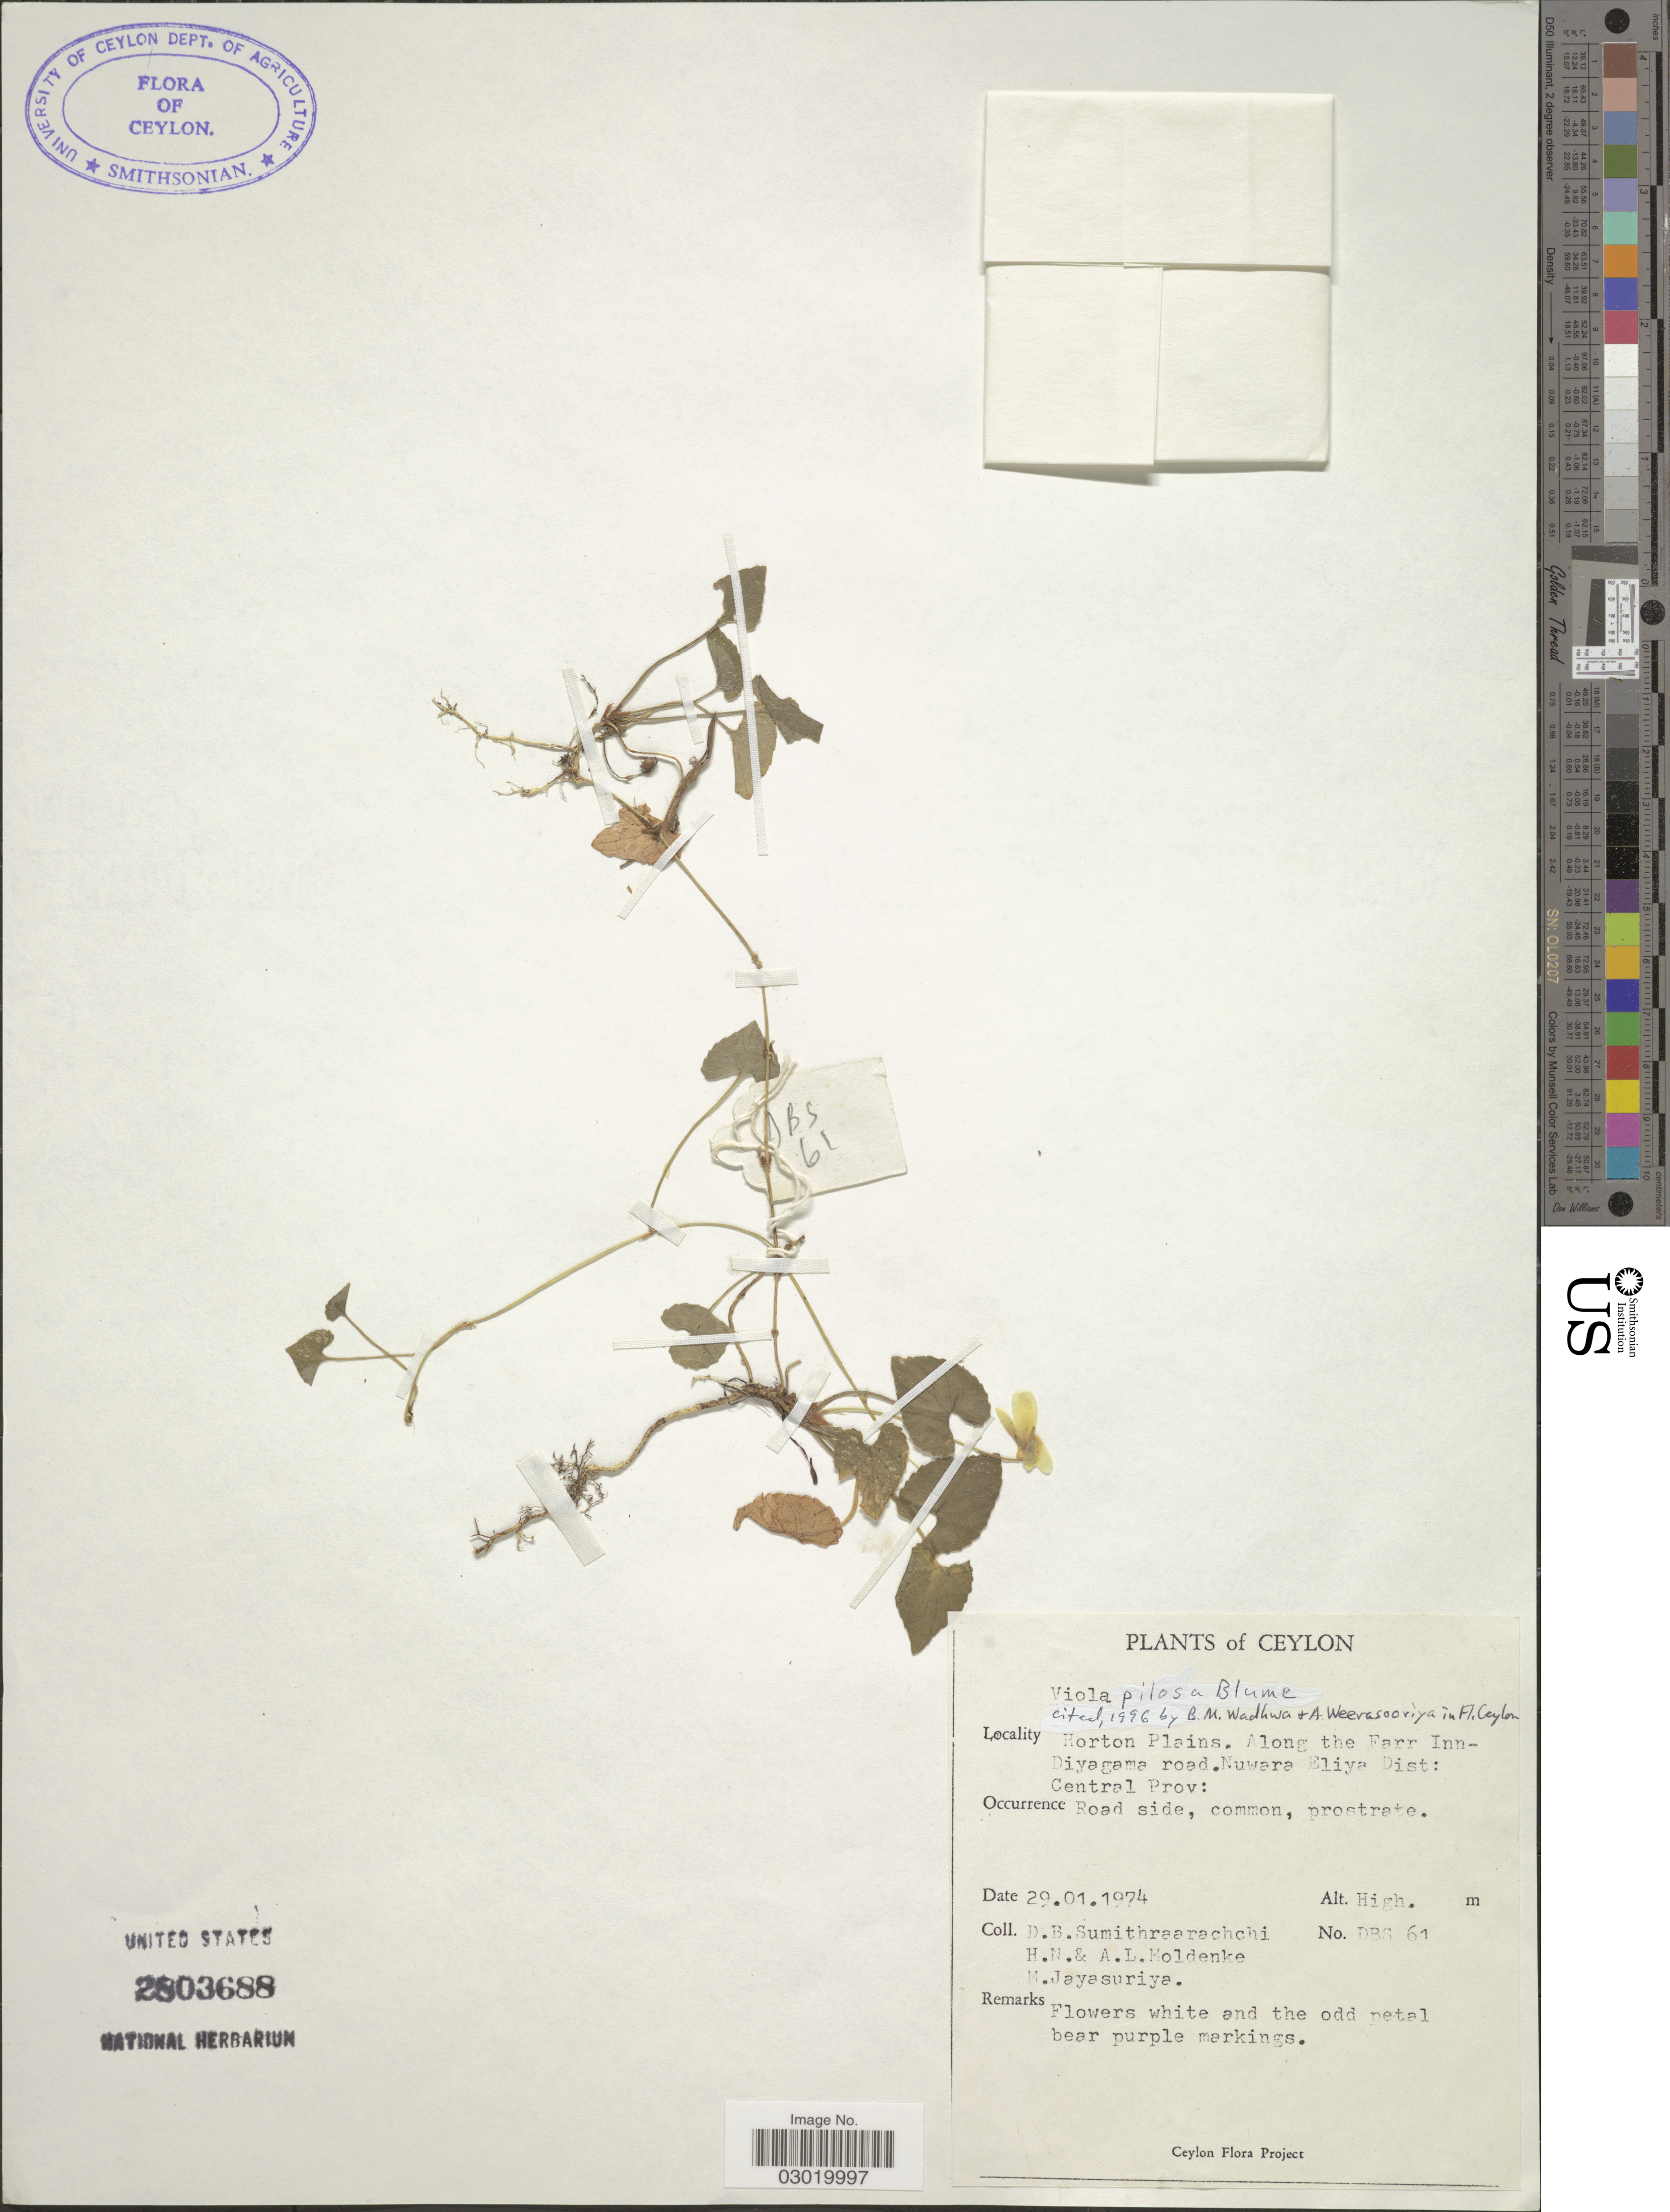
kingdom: Plantae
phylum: Tracheophyta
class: Magnoliopsida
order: Malpighiales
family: Violaceae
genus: Viola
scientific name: Viola pilosa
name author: Blume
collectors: D. B. Sumithraarachchi, H. N. Moldenke, A. L. Moldenke & M. Jayasuriya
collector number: DBS61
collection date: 1974-01-29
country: Sri Lanka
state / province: Central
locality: Ceylon. Horton Plains. Along the Farr Inn-Diyagama road. Nuwara Eliya Dist: Central Prov.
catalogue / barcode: US 2803688